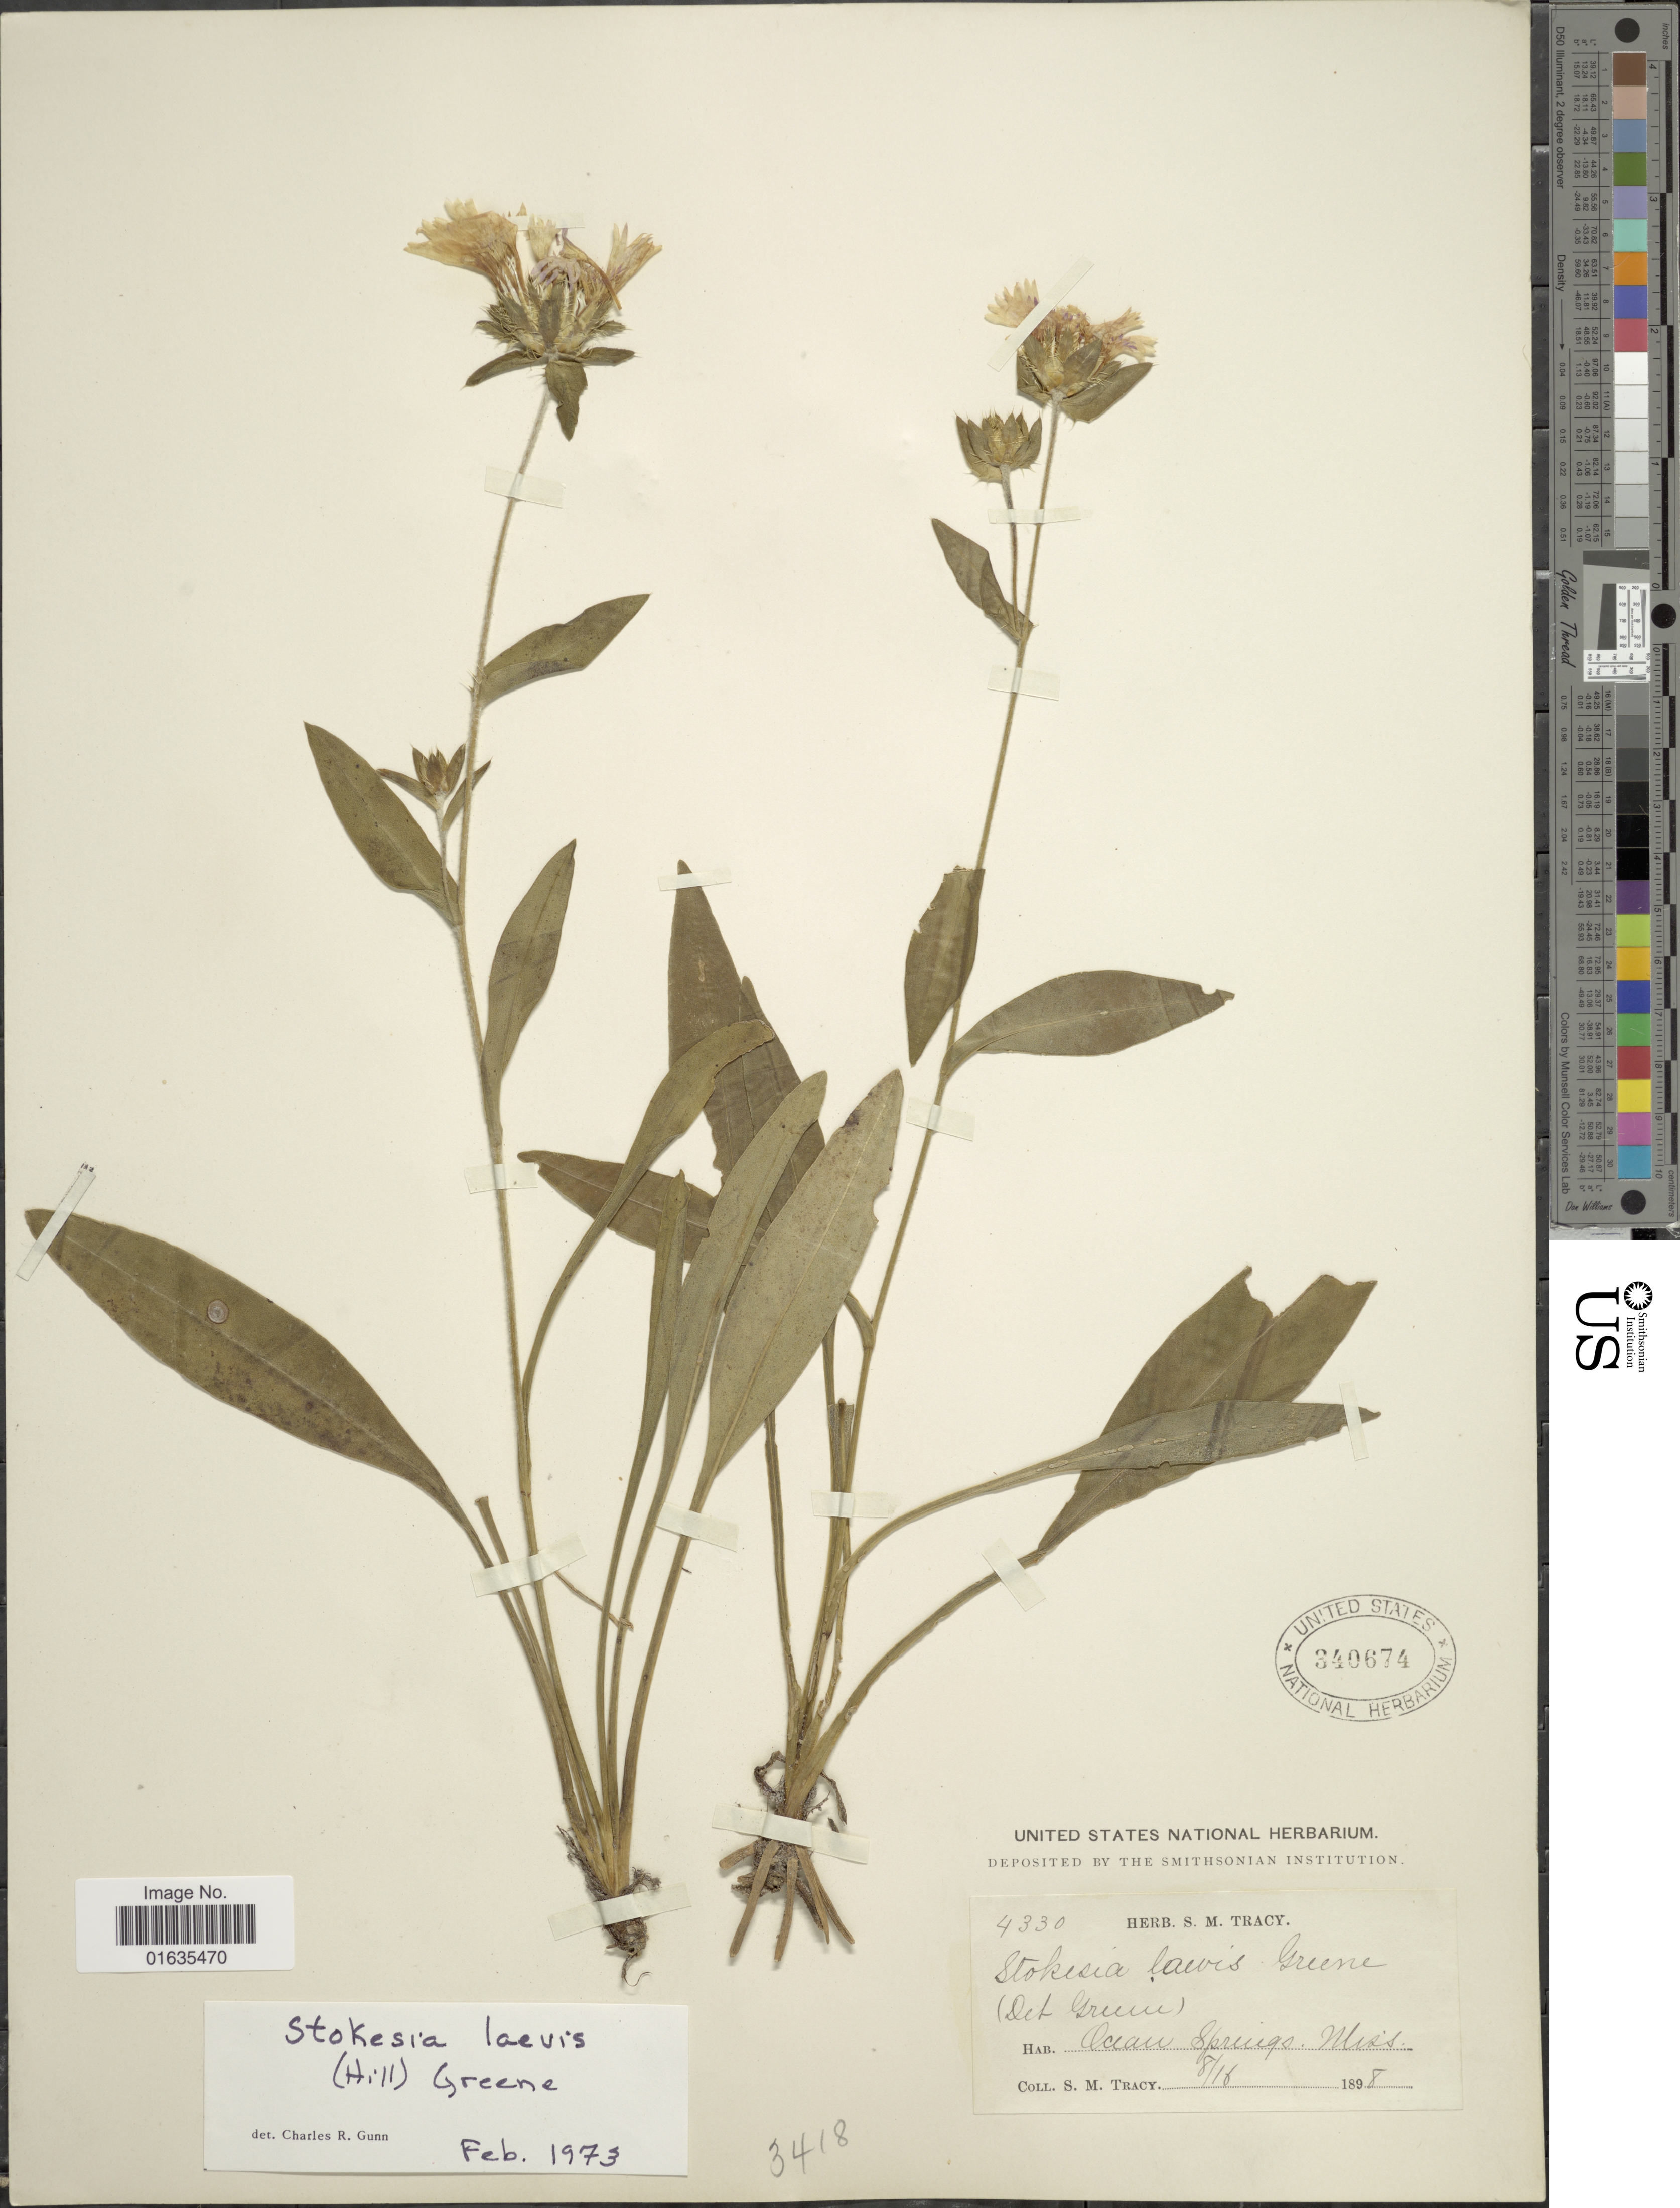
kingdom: Plantae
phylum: Tracheophyta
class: Magnoliopsida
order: Asterales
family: Asteraceae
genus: Stokesia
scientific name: Stokesia laevis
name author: (Hill) Greene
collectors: S. M. Tracy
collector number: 4330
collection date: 1898-08-16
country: United States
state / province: Mississippi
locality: Ocean Springs, Miss.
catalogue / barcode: US 340674